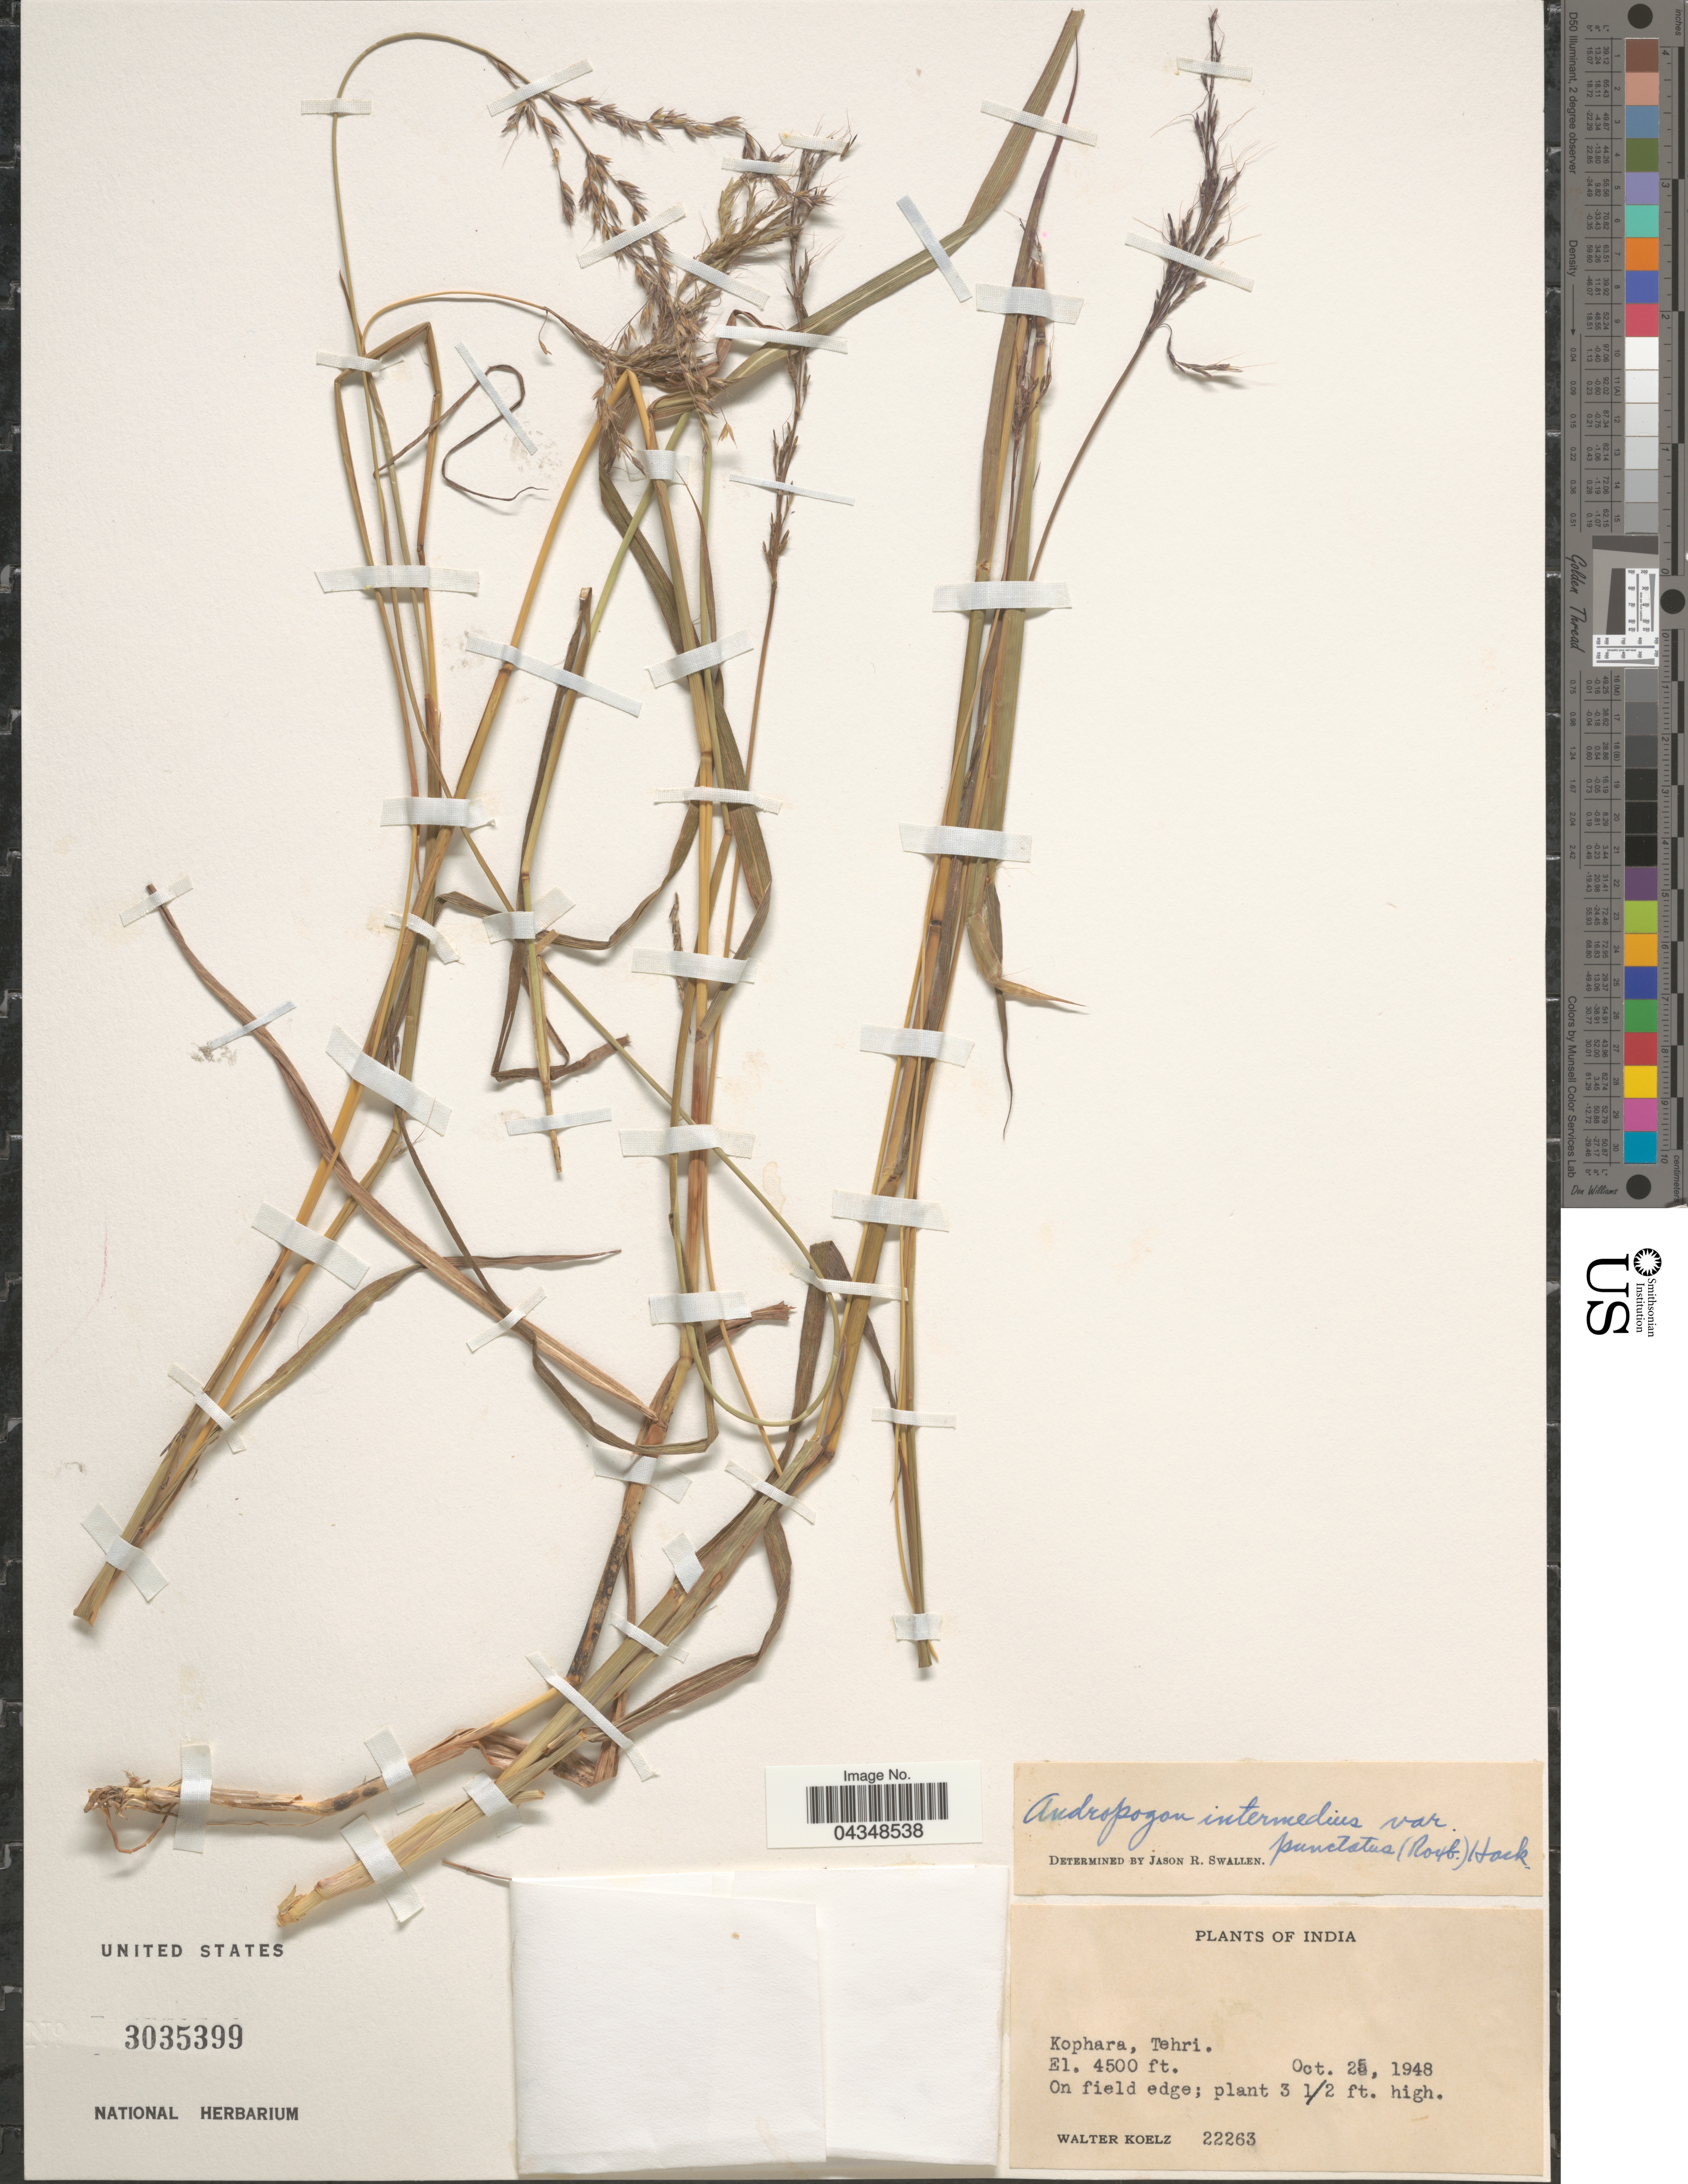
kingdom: Plantae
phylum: Tracheophyta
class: Liliopsida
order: Poales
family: Poaceae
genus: Bothriochloa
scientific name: Bothriochloa bladhii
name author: (Retz.) S.T. Blake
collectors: W. N. Koelz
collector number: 22263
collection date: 1948-10-25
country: India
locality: Kophara, Tehri.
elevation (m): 1372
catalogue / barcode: US 3035399